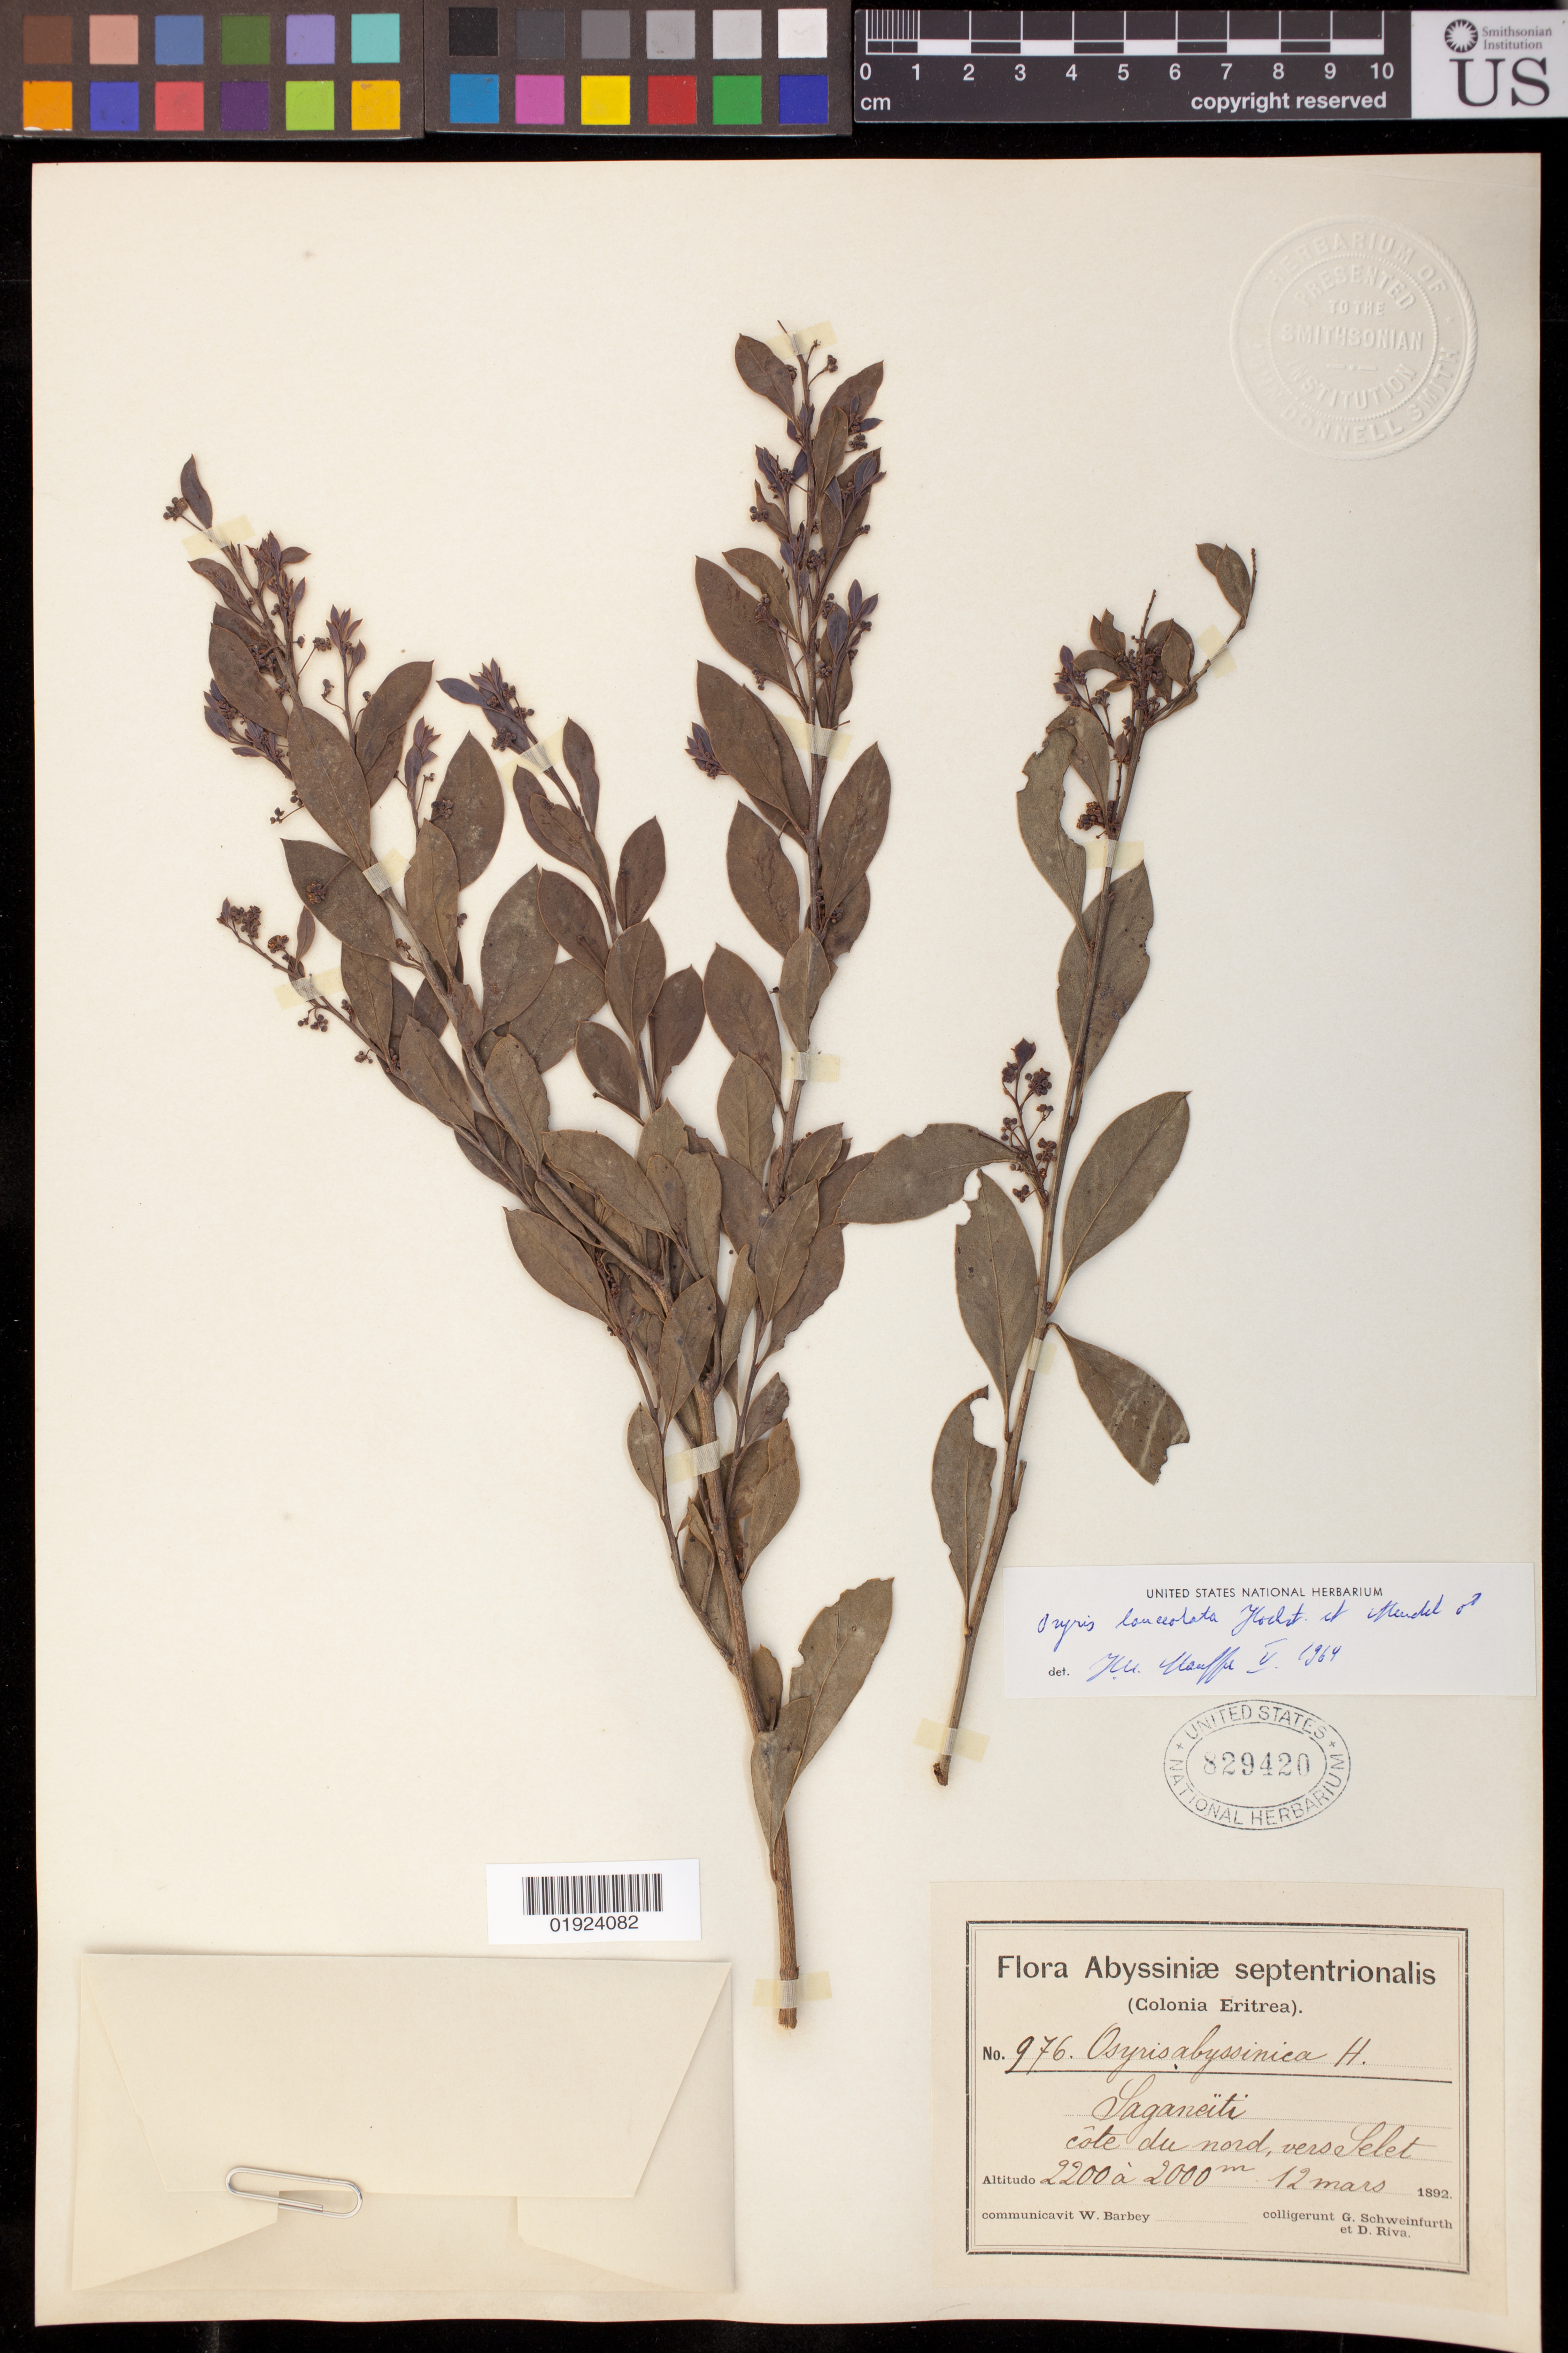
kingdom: Plantae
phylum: Tracheophyta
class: Magnoliopsida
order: Santalales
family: Santalaceae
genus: Osyris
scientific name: Osyris quadripartita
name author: Salzm. ex Decne.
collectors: W. Barbey, G. A. Schweinfurth & D. Riva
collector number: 976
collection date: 1892-03-12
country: Eritrea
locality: Saganeiti, cote du nord, vers Selet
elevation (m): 2000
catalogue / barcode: US 829420